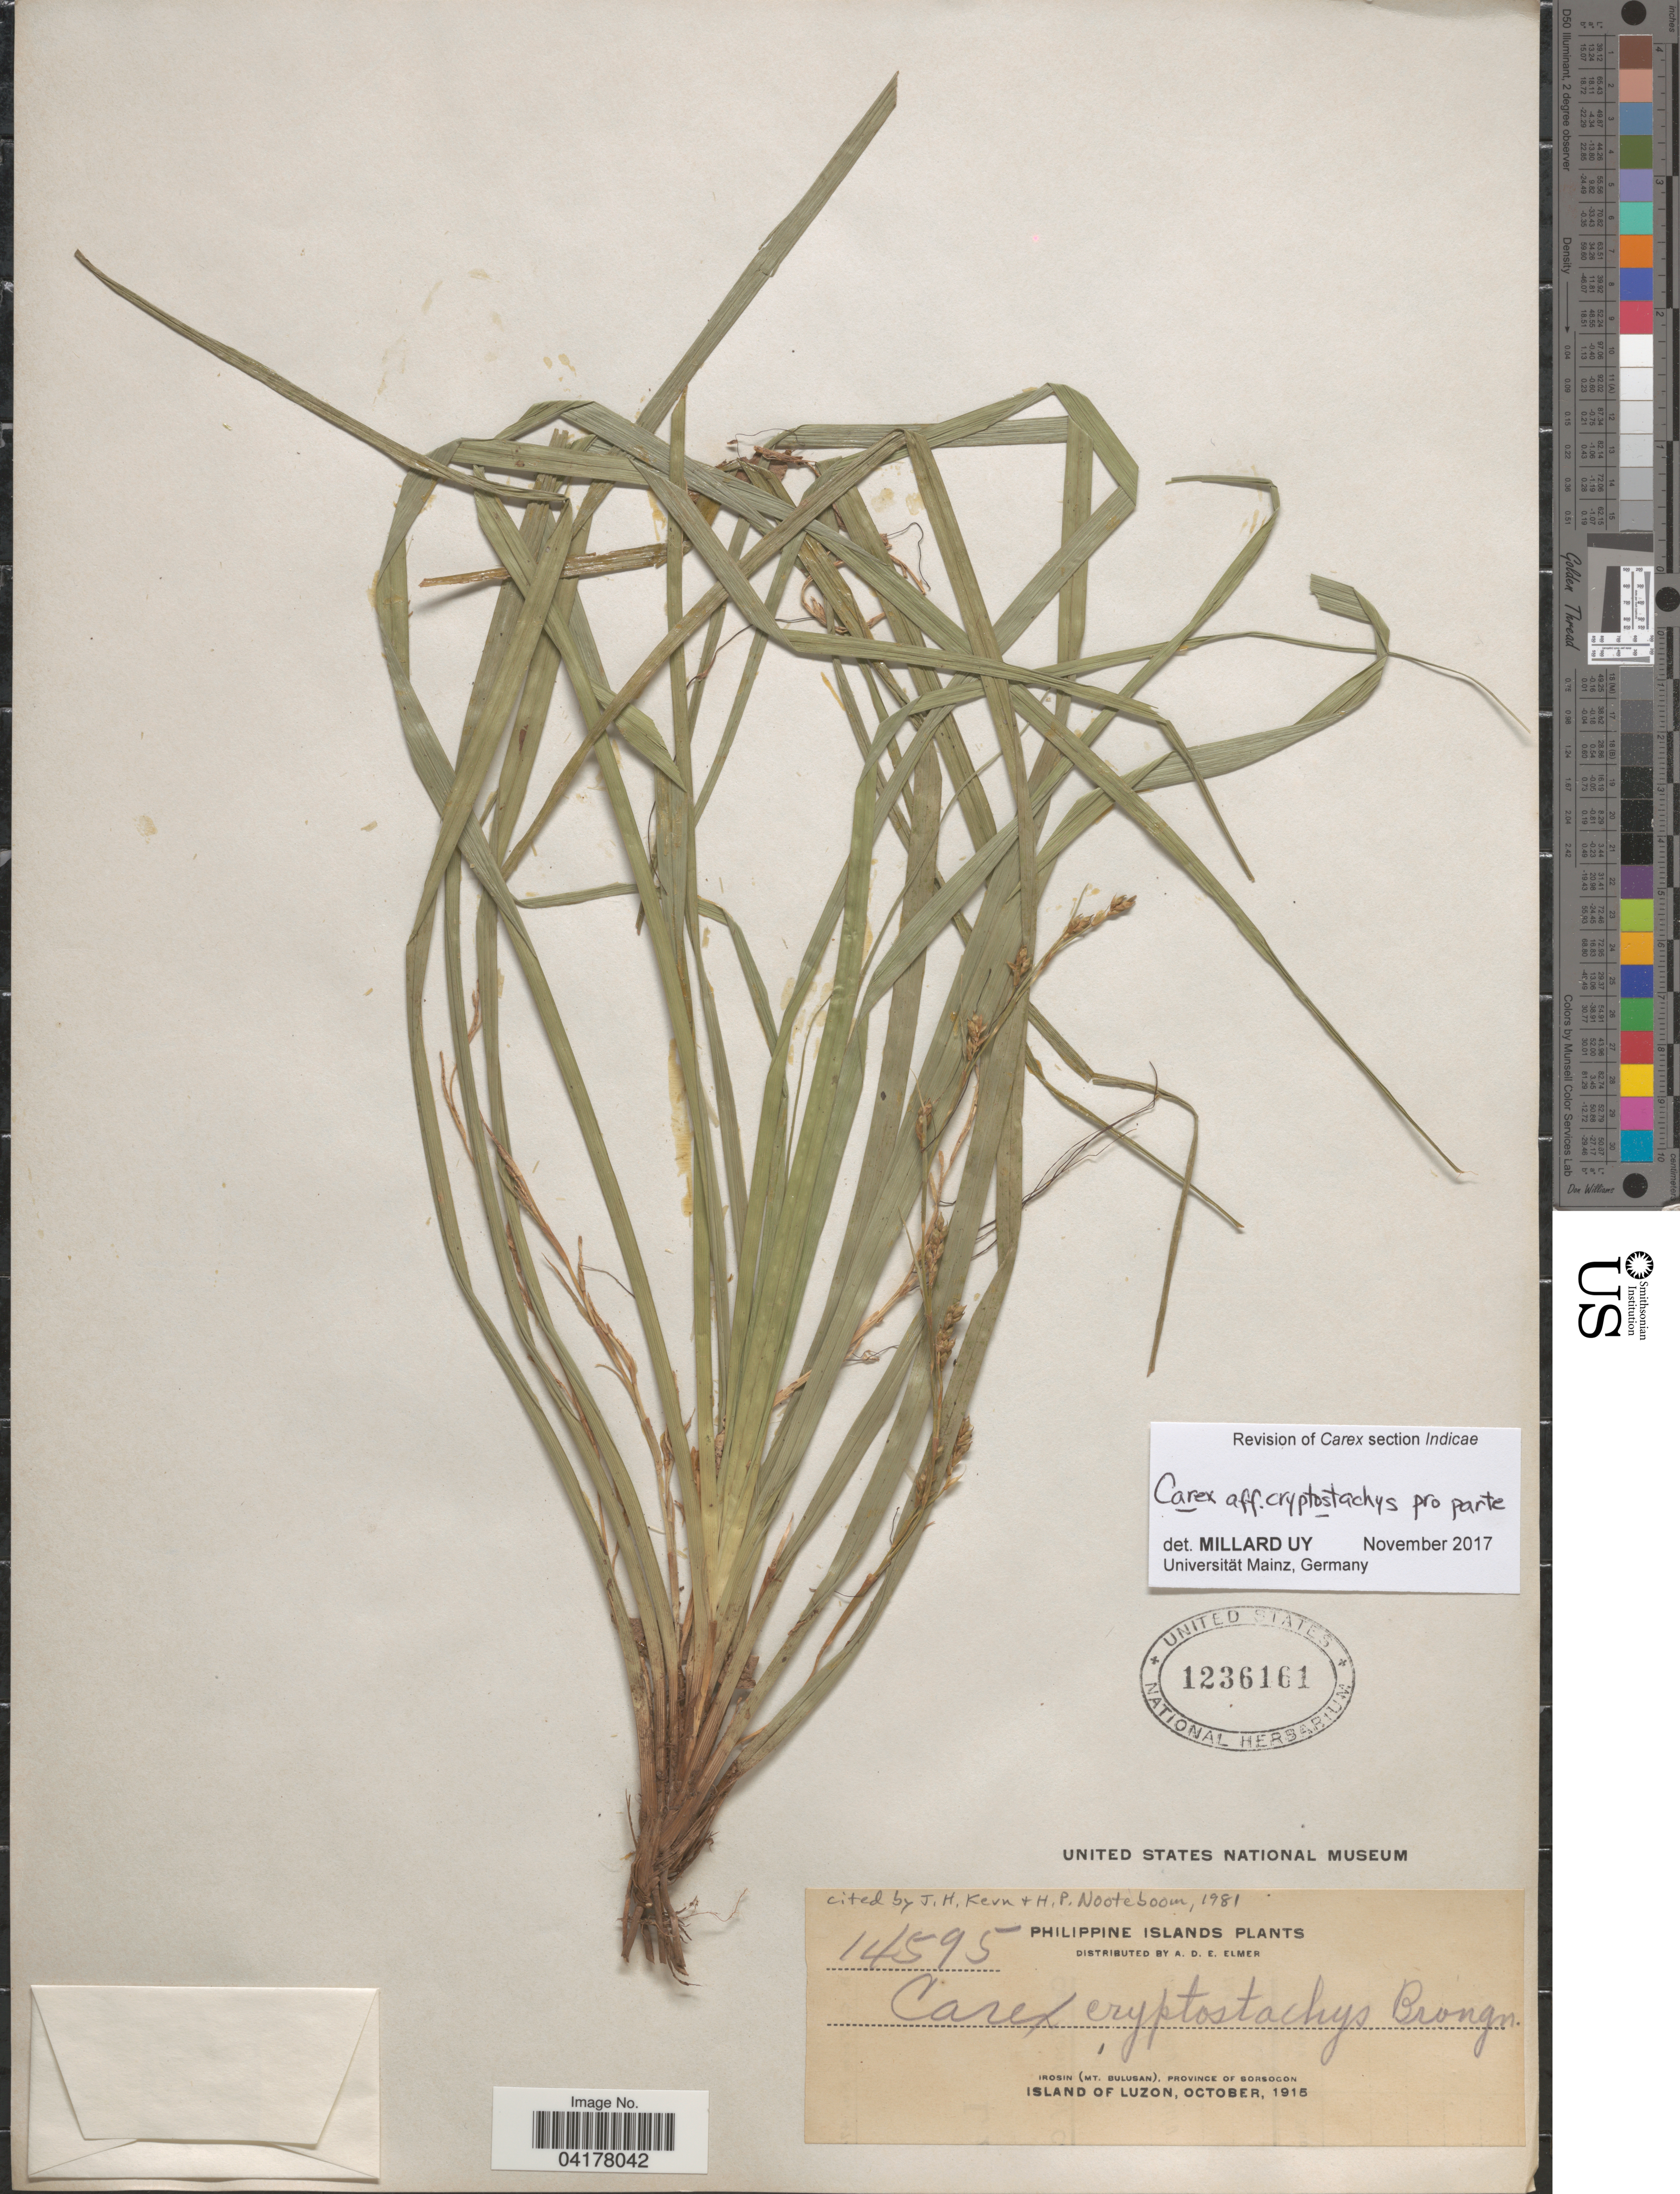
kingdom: Plantae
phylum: Tracheophyta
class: Liliopsida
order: Poales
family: Cyperaceae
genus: Carex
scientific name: Carex cryptostachys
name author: Brongn.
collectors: A. D. E. Elmer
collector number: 14595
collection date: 1915-10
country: Philippines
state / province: Bicol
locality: Philippine Islands. Irosin (Mt. Bulusan), Province of Sorsogon. Island of Luzon.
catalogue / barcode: US 1236161